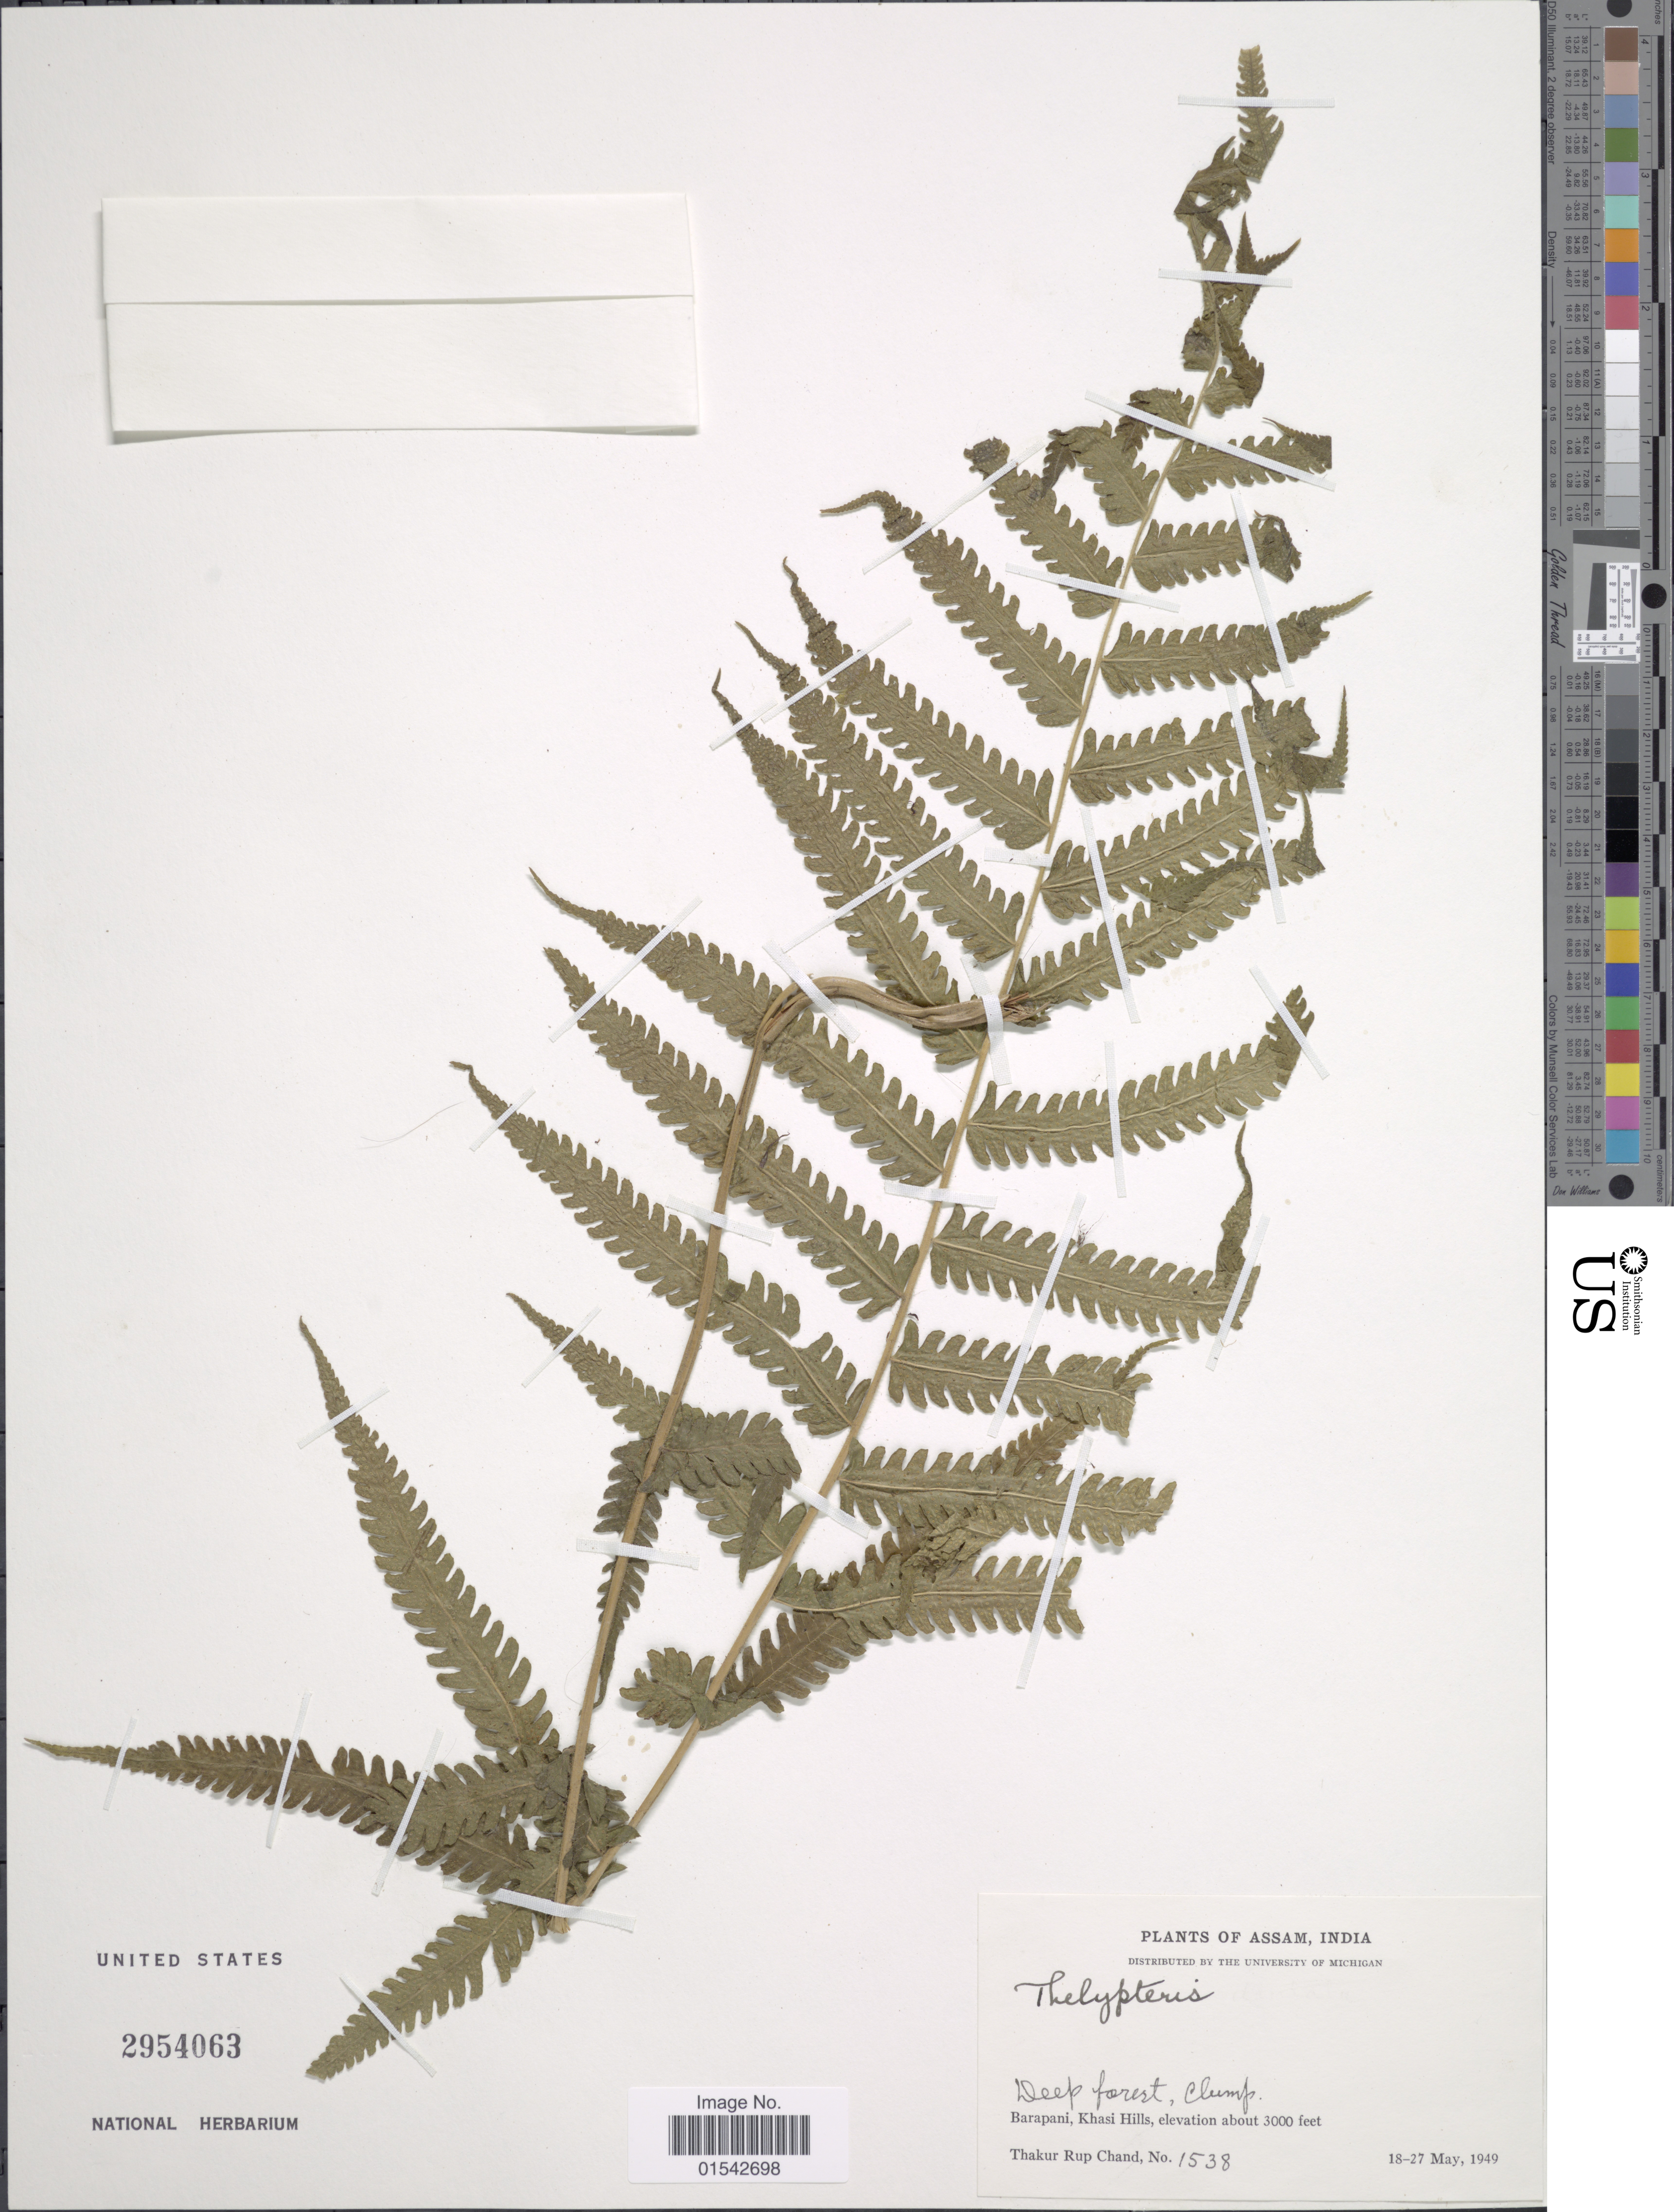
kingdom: Plantae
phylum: Tracheophyta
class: Polypodiopsida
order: Polypodiales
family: Thelypteridaceae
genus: Cyclosorus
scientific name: Cyclosorus sp.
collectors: T. R. Chand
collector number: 1538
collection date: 1949-05-18/1949-05-27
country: India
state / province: Meghalaya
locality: Assam, Barapani, Khasi Hills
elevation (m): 914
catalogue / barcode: US 2954063